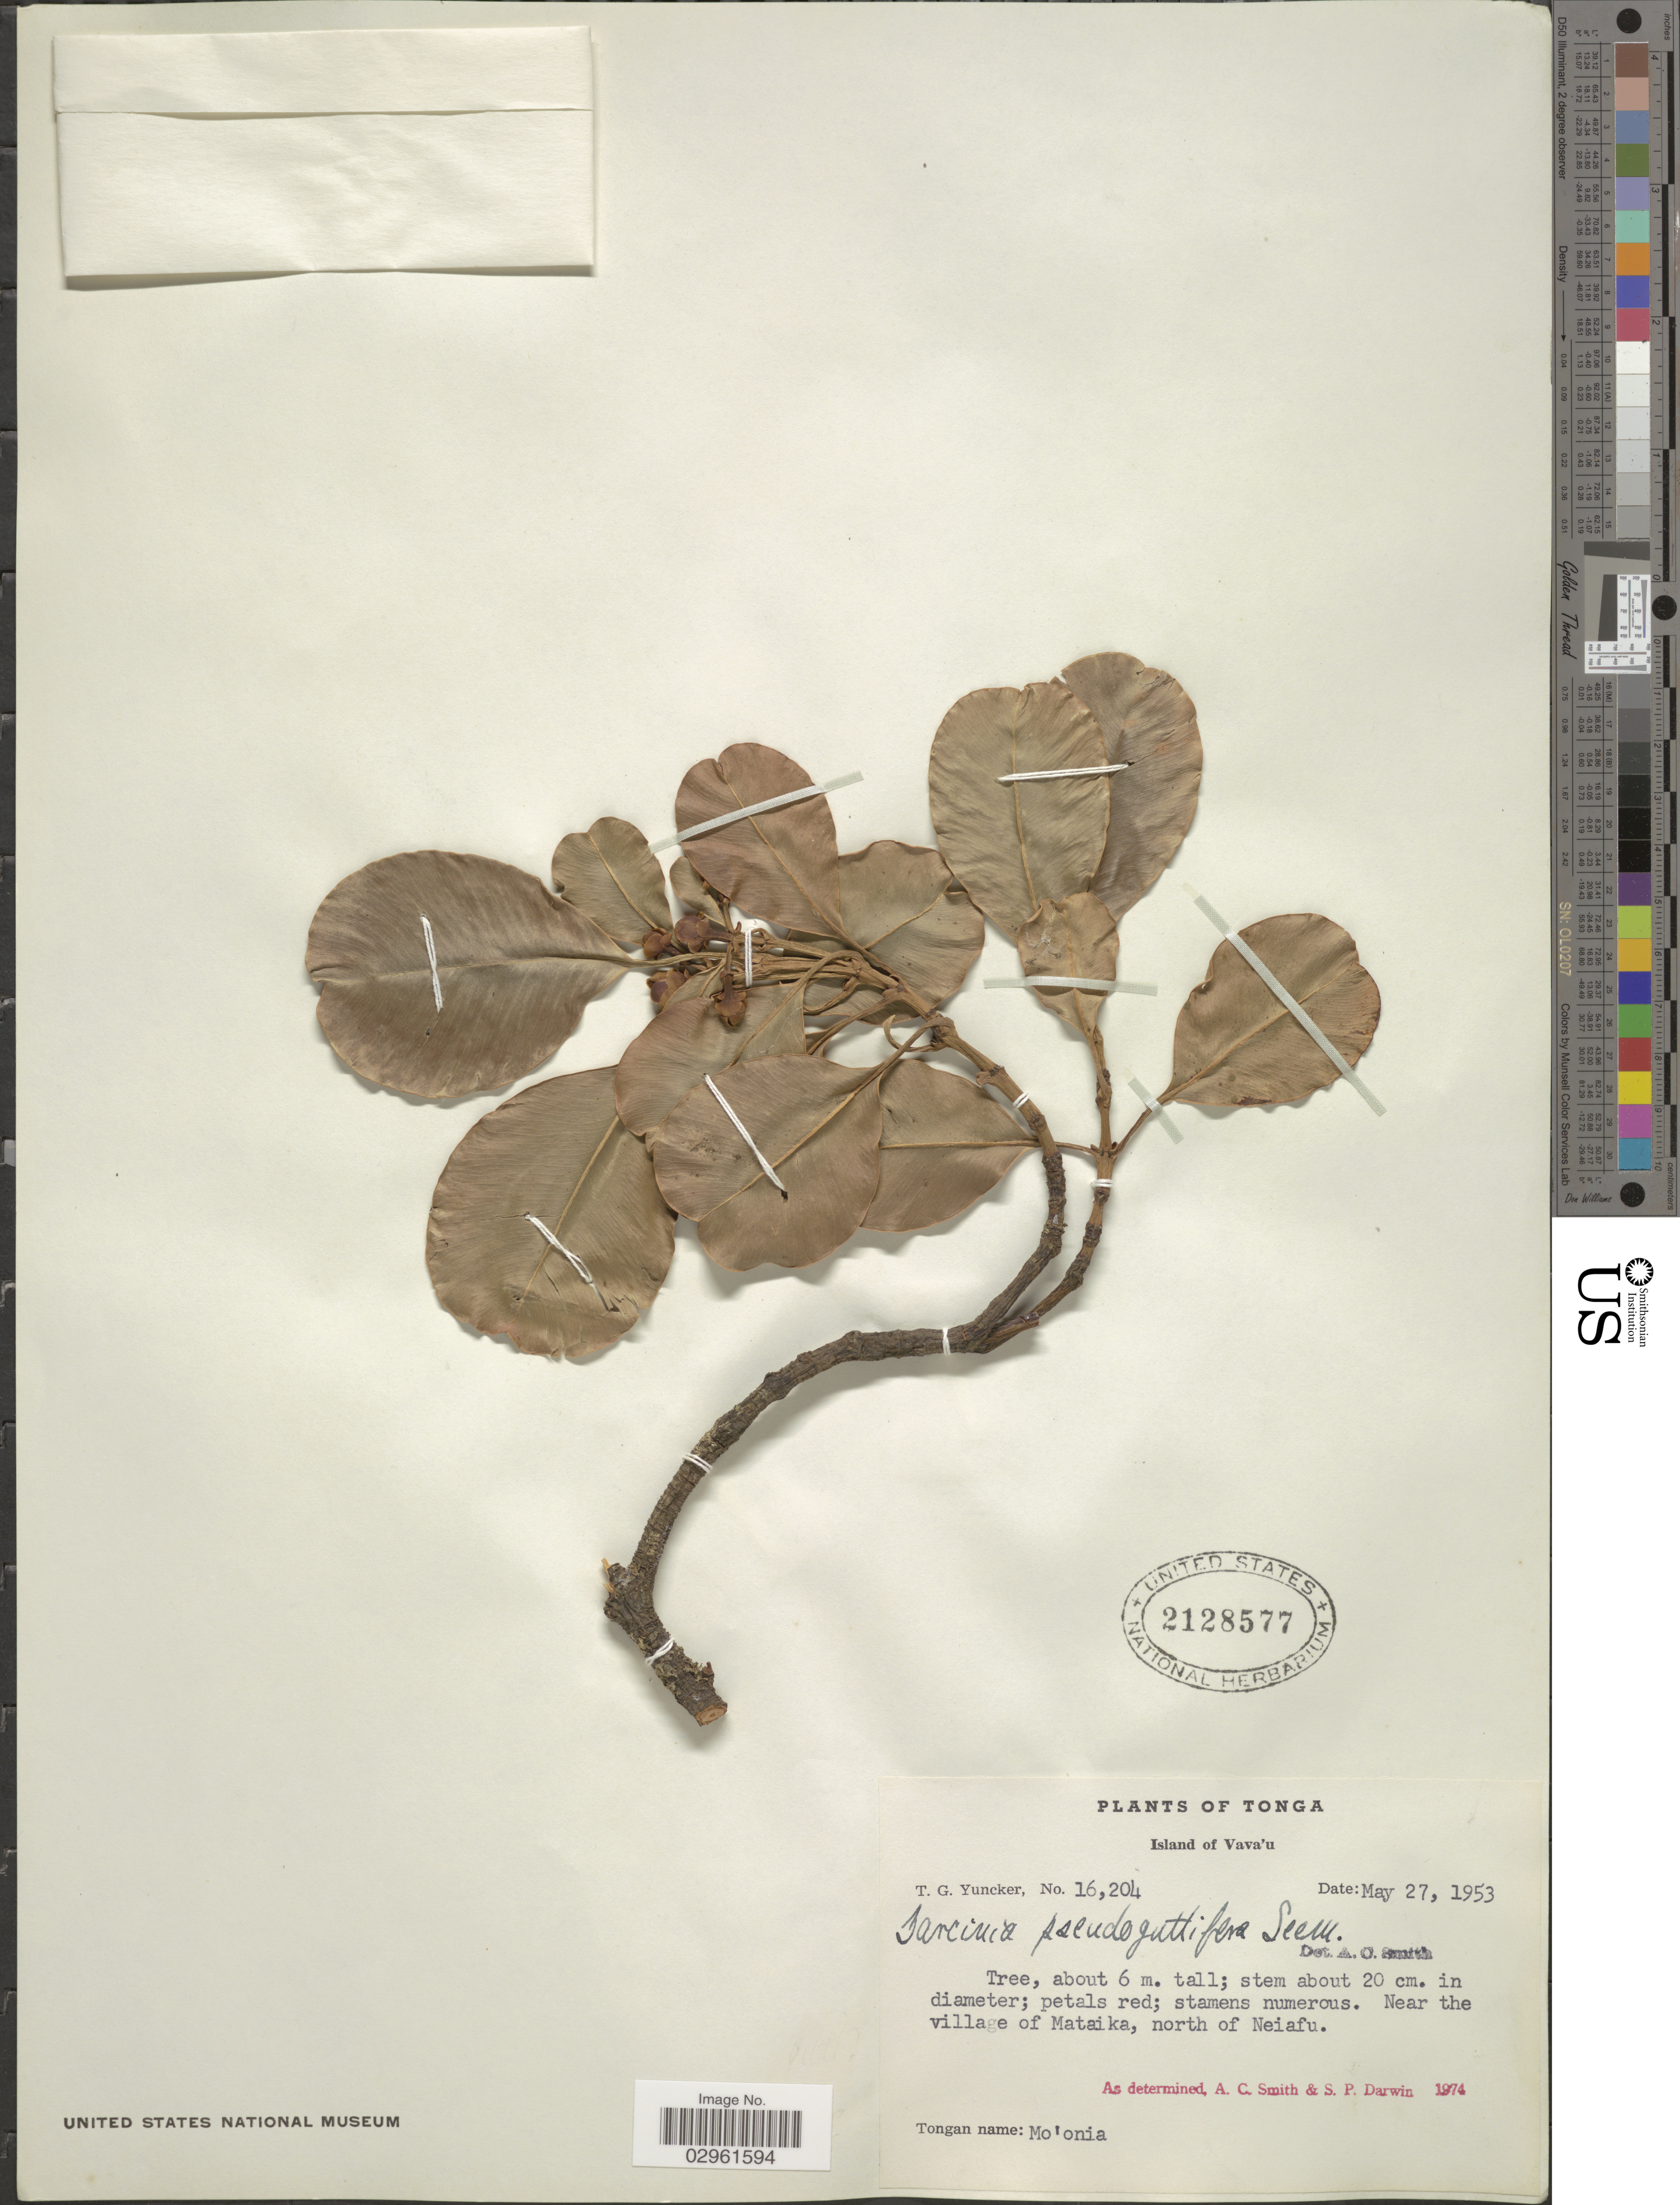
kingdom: Plantae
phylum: Tracheophyta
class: Magnoliopsida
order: Malpighiales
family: Clusiaceae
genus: Garcinia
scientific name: Garcinia pseudoguttifera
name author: Seem.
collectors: T. G. Yuncker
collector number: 16204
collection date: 1953-05-27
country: Tonga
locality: Island of Vava'u. Near the village of Mataika, north of Neiafu.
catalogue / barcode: US 2128577